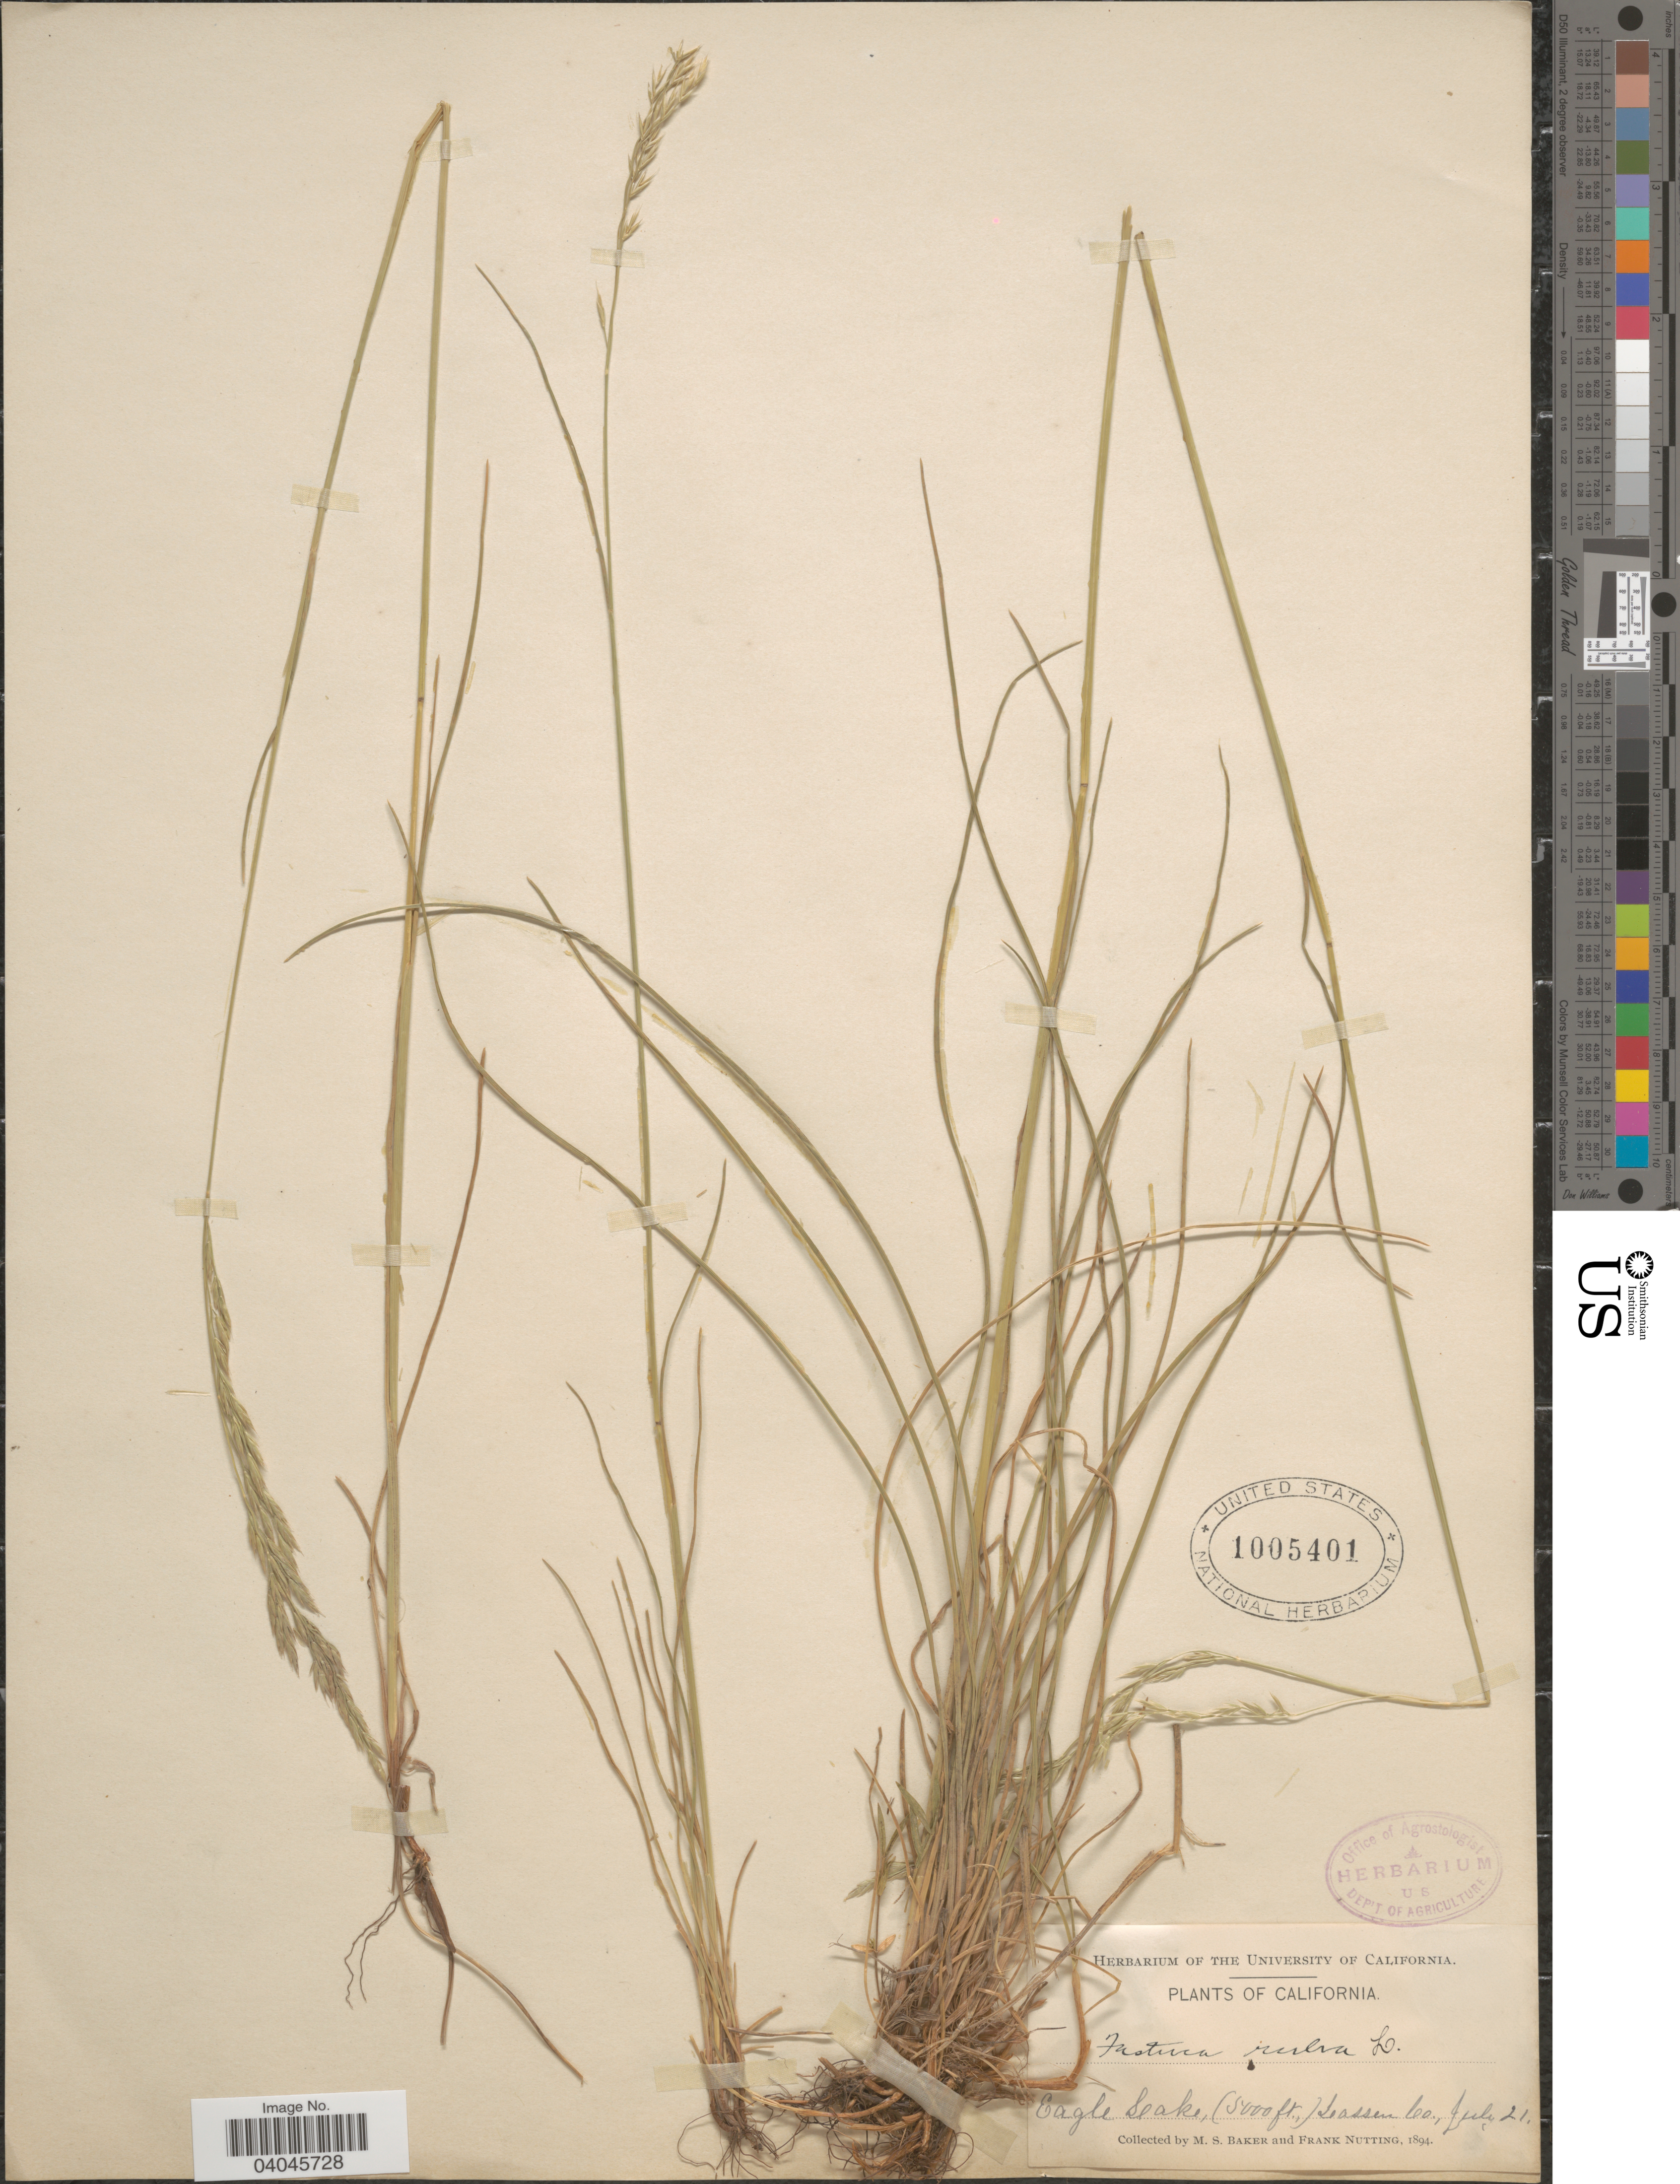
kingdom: Plantae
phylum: Tracheophyta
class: Liliopsida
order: Poales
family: Poaceae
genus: Festuca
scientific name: Festuca rubra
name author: L.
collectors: M. S. Baker & F. Nutting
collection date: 1894-07-21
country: United States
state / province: California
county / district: Lassen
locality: Eagle Lake, Lassen Co.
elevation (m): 1524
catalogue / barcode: US 1005401